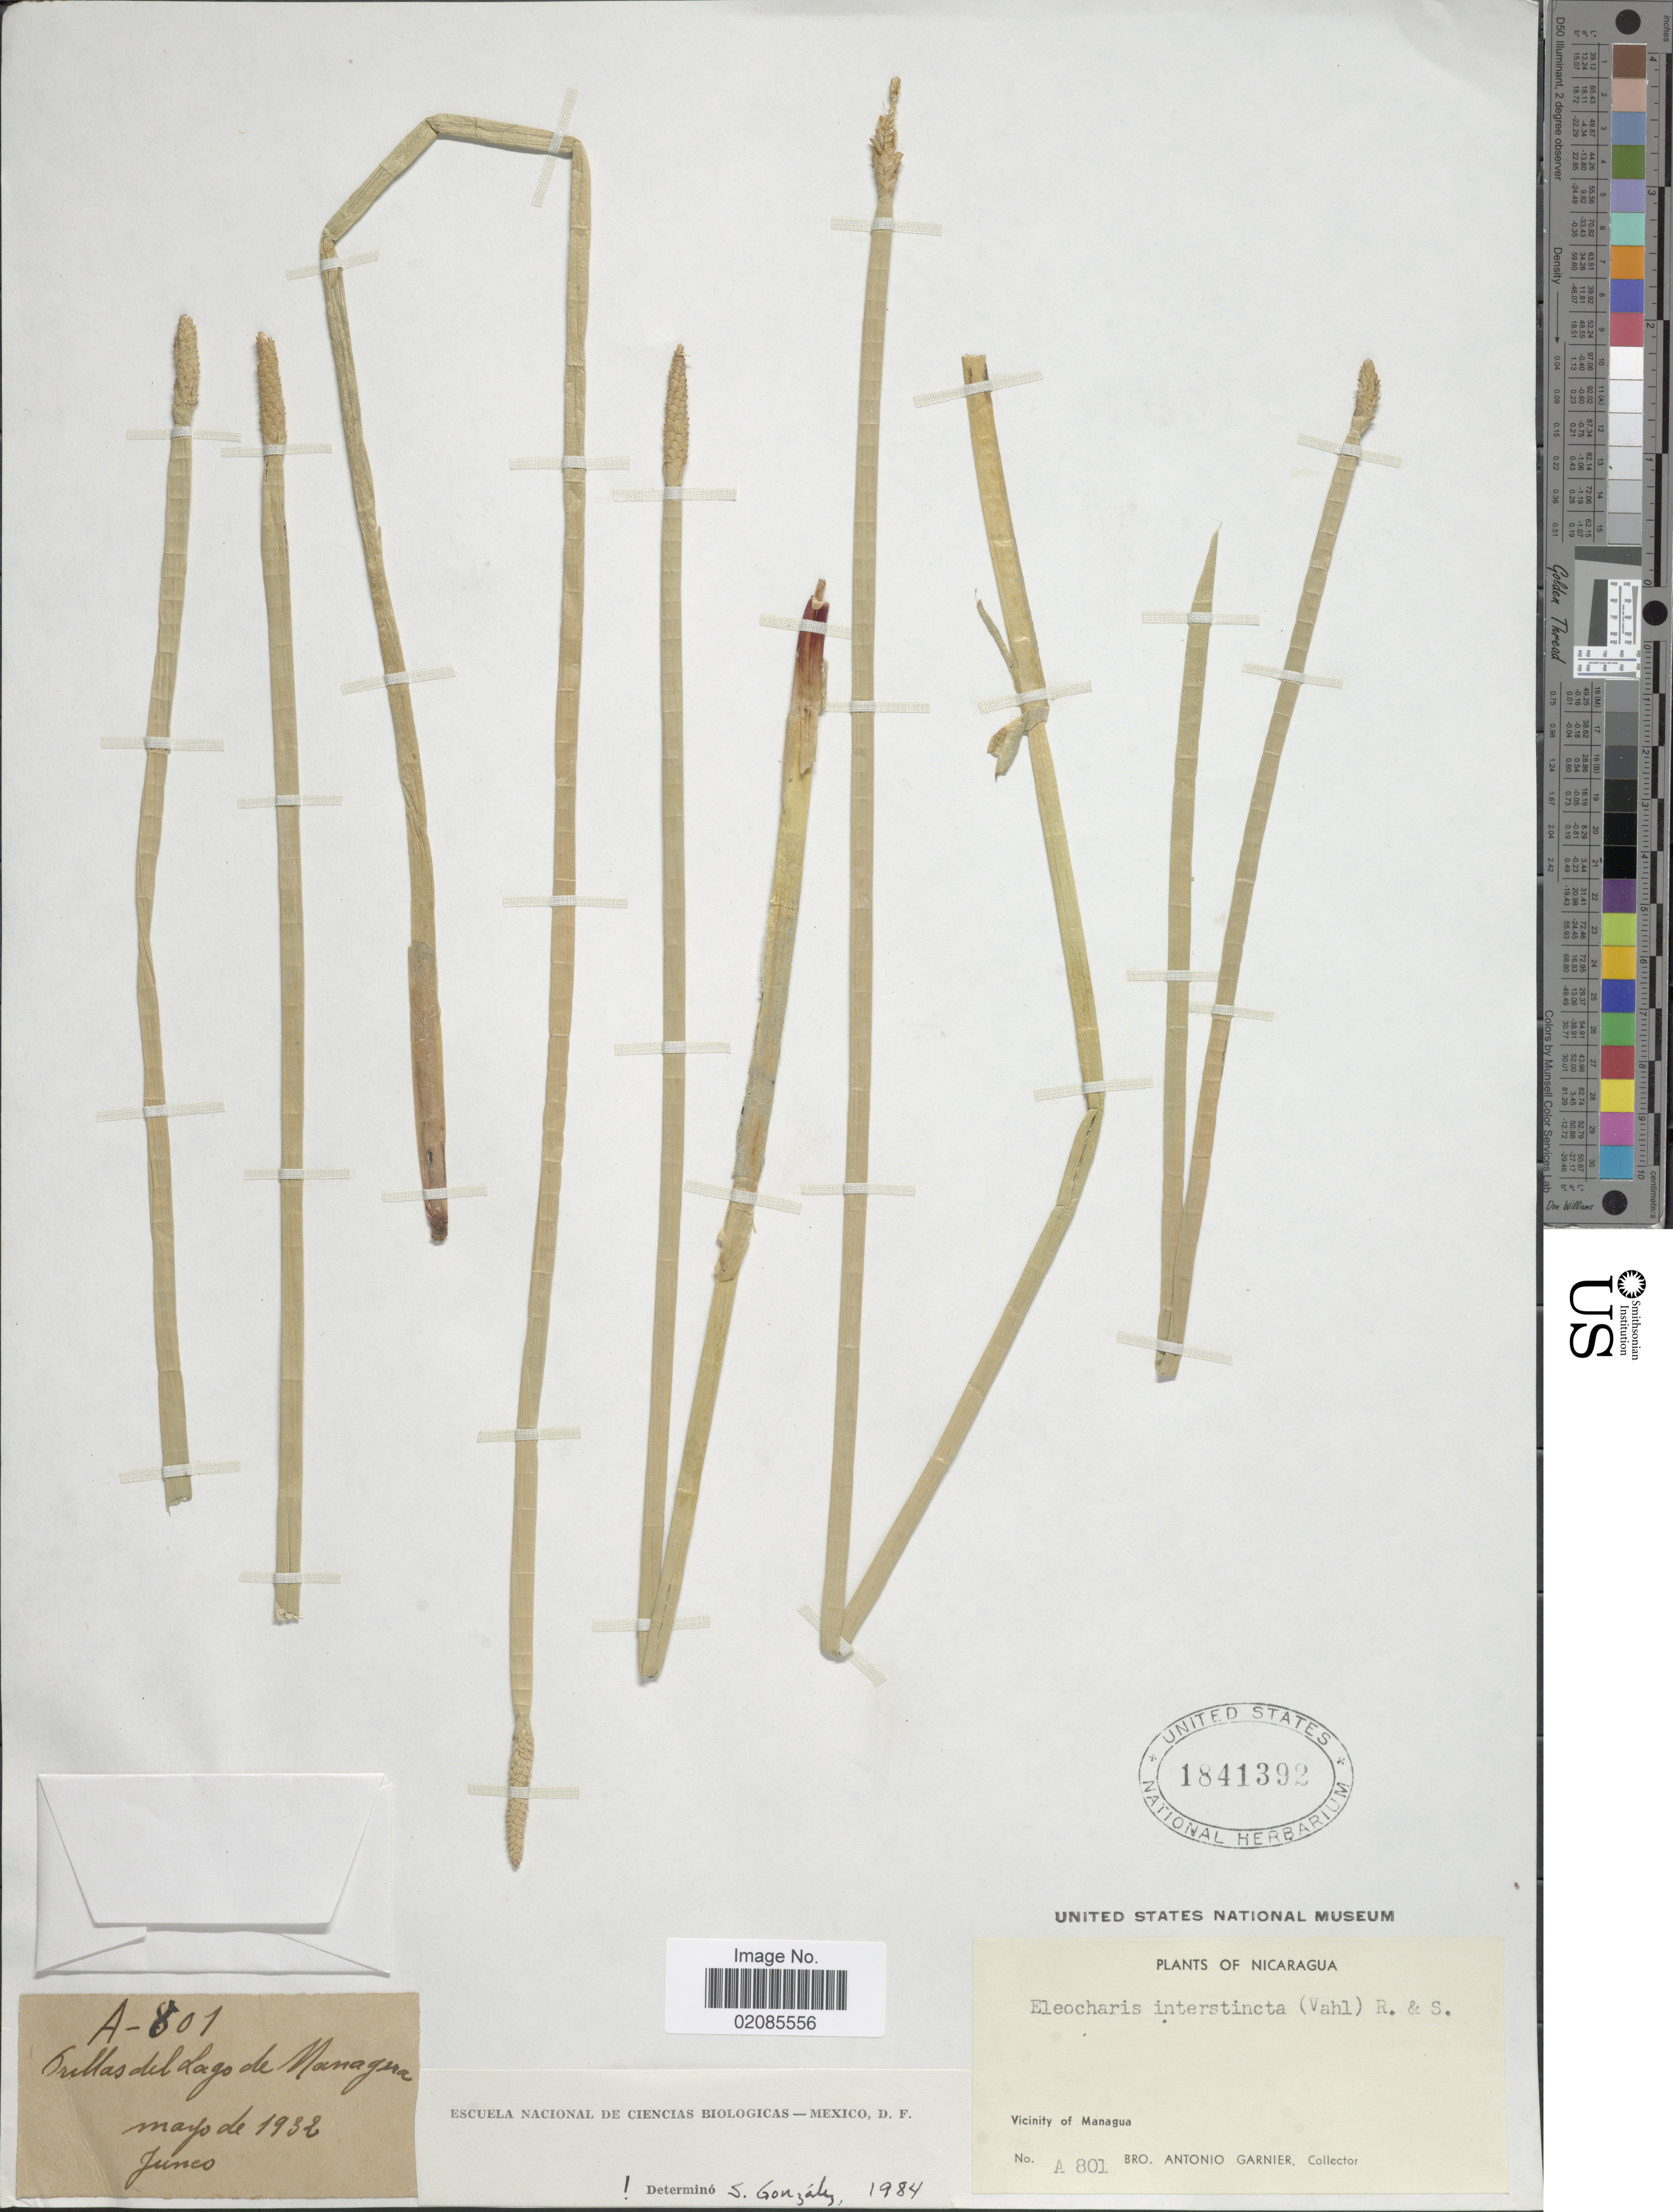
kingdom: Plantae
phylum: Tracheophyta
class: Liliopsida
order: Poales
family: Cyperaceae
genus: Eleocharis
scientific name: Eleocharis interstincta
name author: (Vahl) Roem. & Schult.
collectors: Bro. A. Garnier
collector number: A 801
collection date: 1932-05/1932-06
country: Nicaragua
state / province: Managua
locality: Vicinity of Managua.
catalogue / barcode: US 1841392